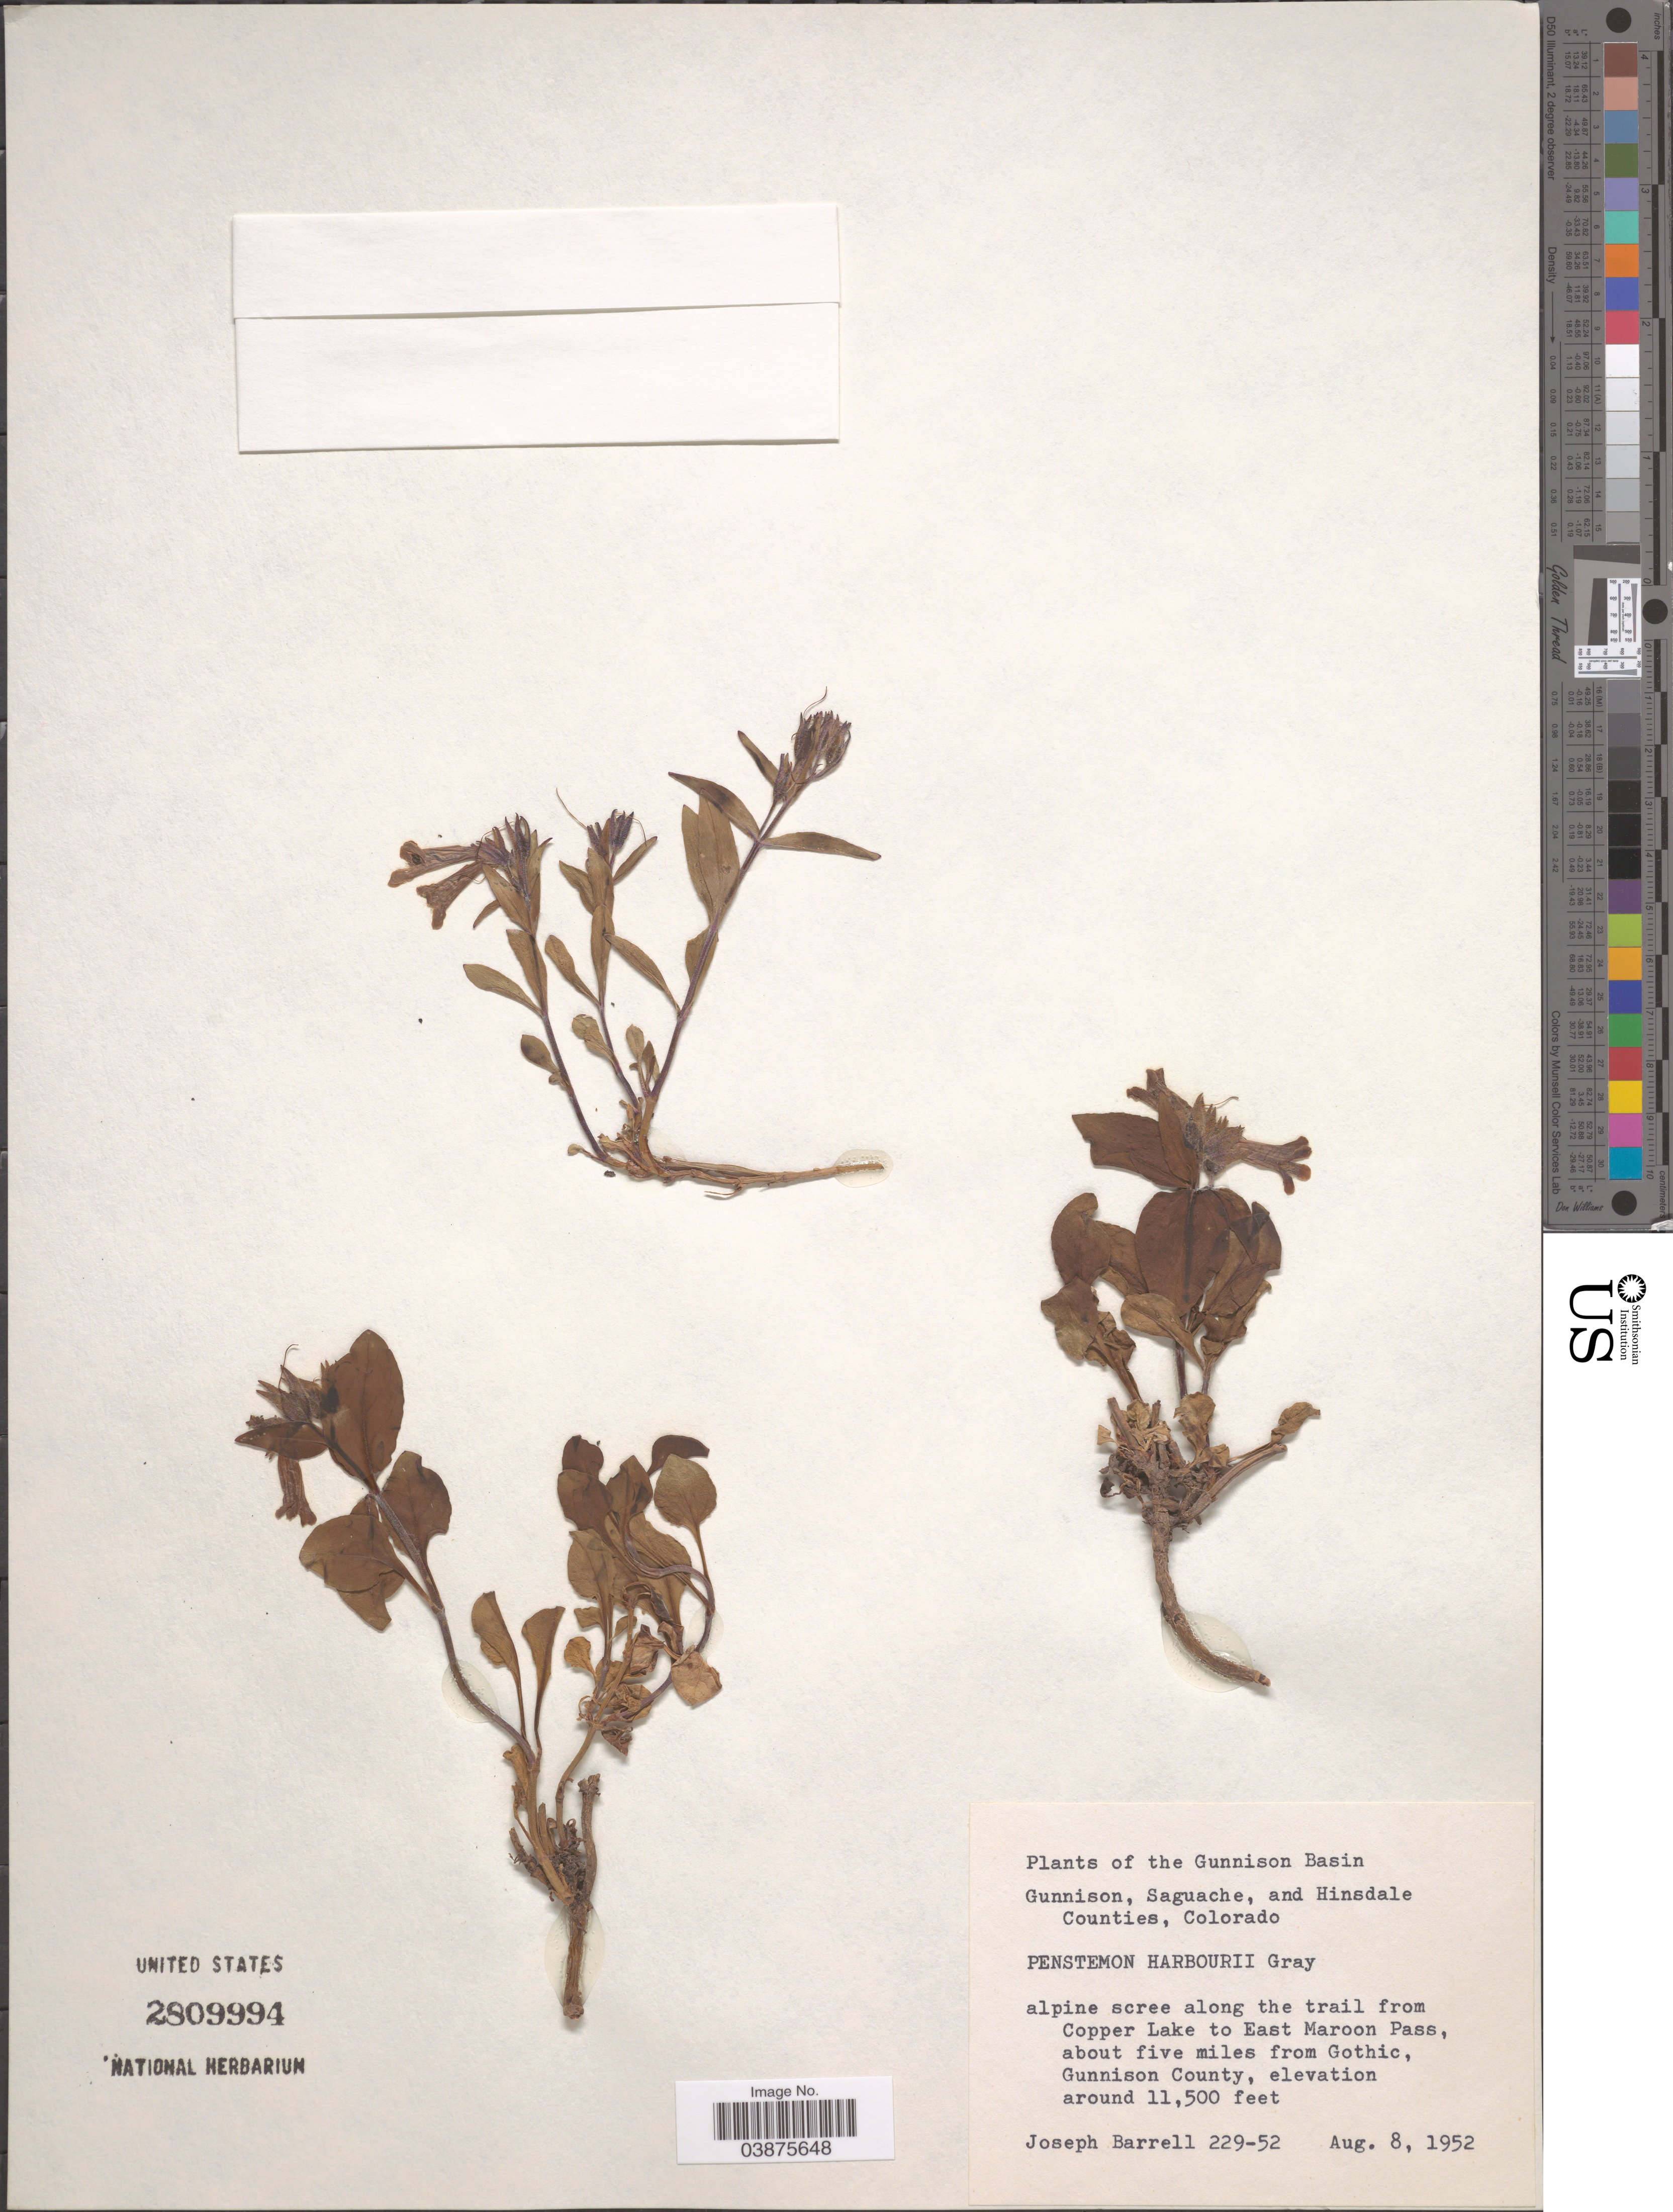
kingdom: Plantae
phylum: Tracheophyta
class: Magnoliopsida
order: Lamiales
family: Plantaginaceae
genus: Penstemon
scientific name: Penstemon harbourii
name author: A. Gray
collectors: J. Barrell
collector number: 229-52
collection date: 1952-08-08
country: United States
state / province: Colorado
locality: Gunnison Basin. Alpine scree along the trail from Copper Lake to East Maroon Pass, about five miles from Gothic, Gunnison County.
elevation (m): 35052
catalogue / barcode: US 2809994